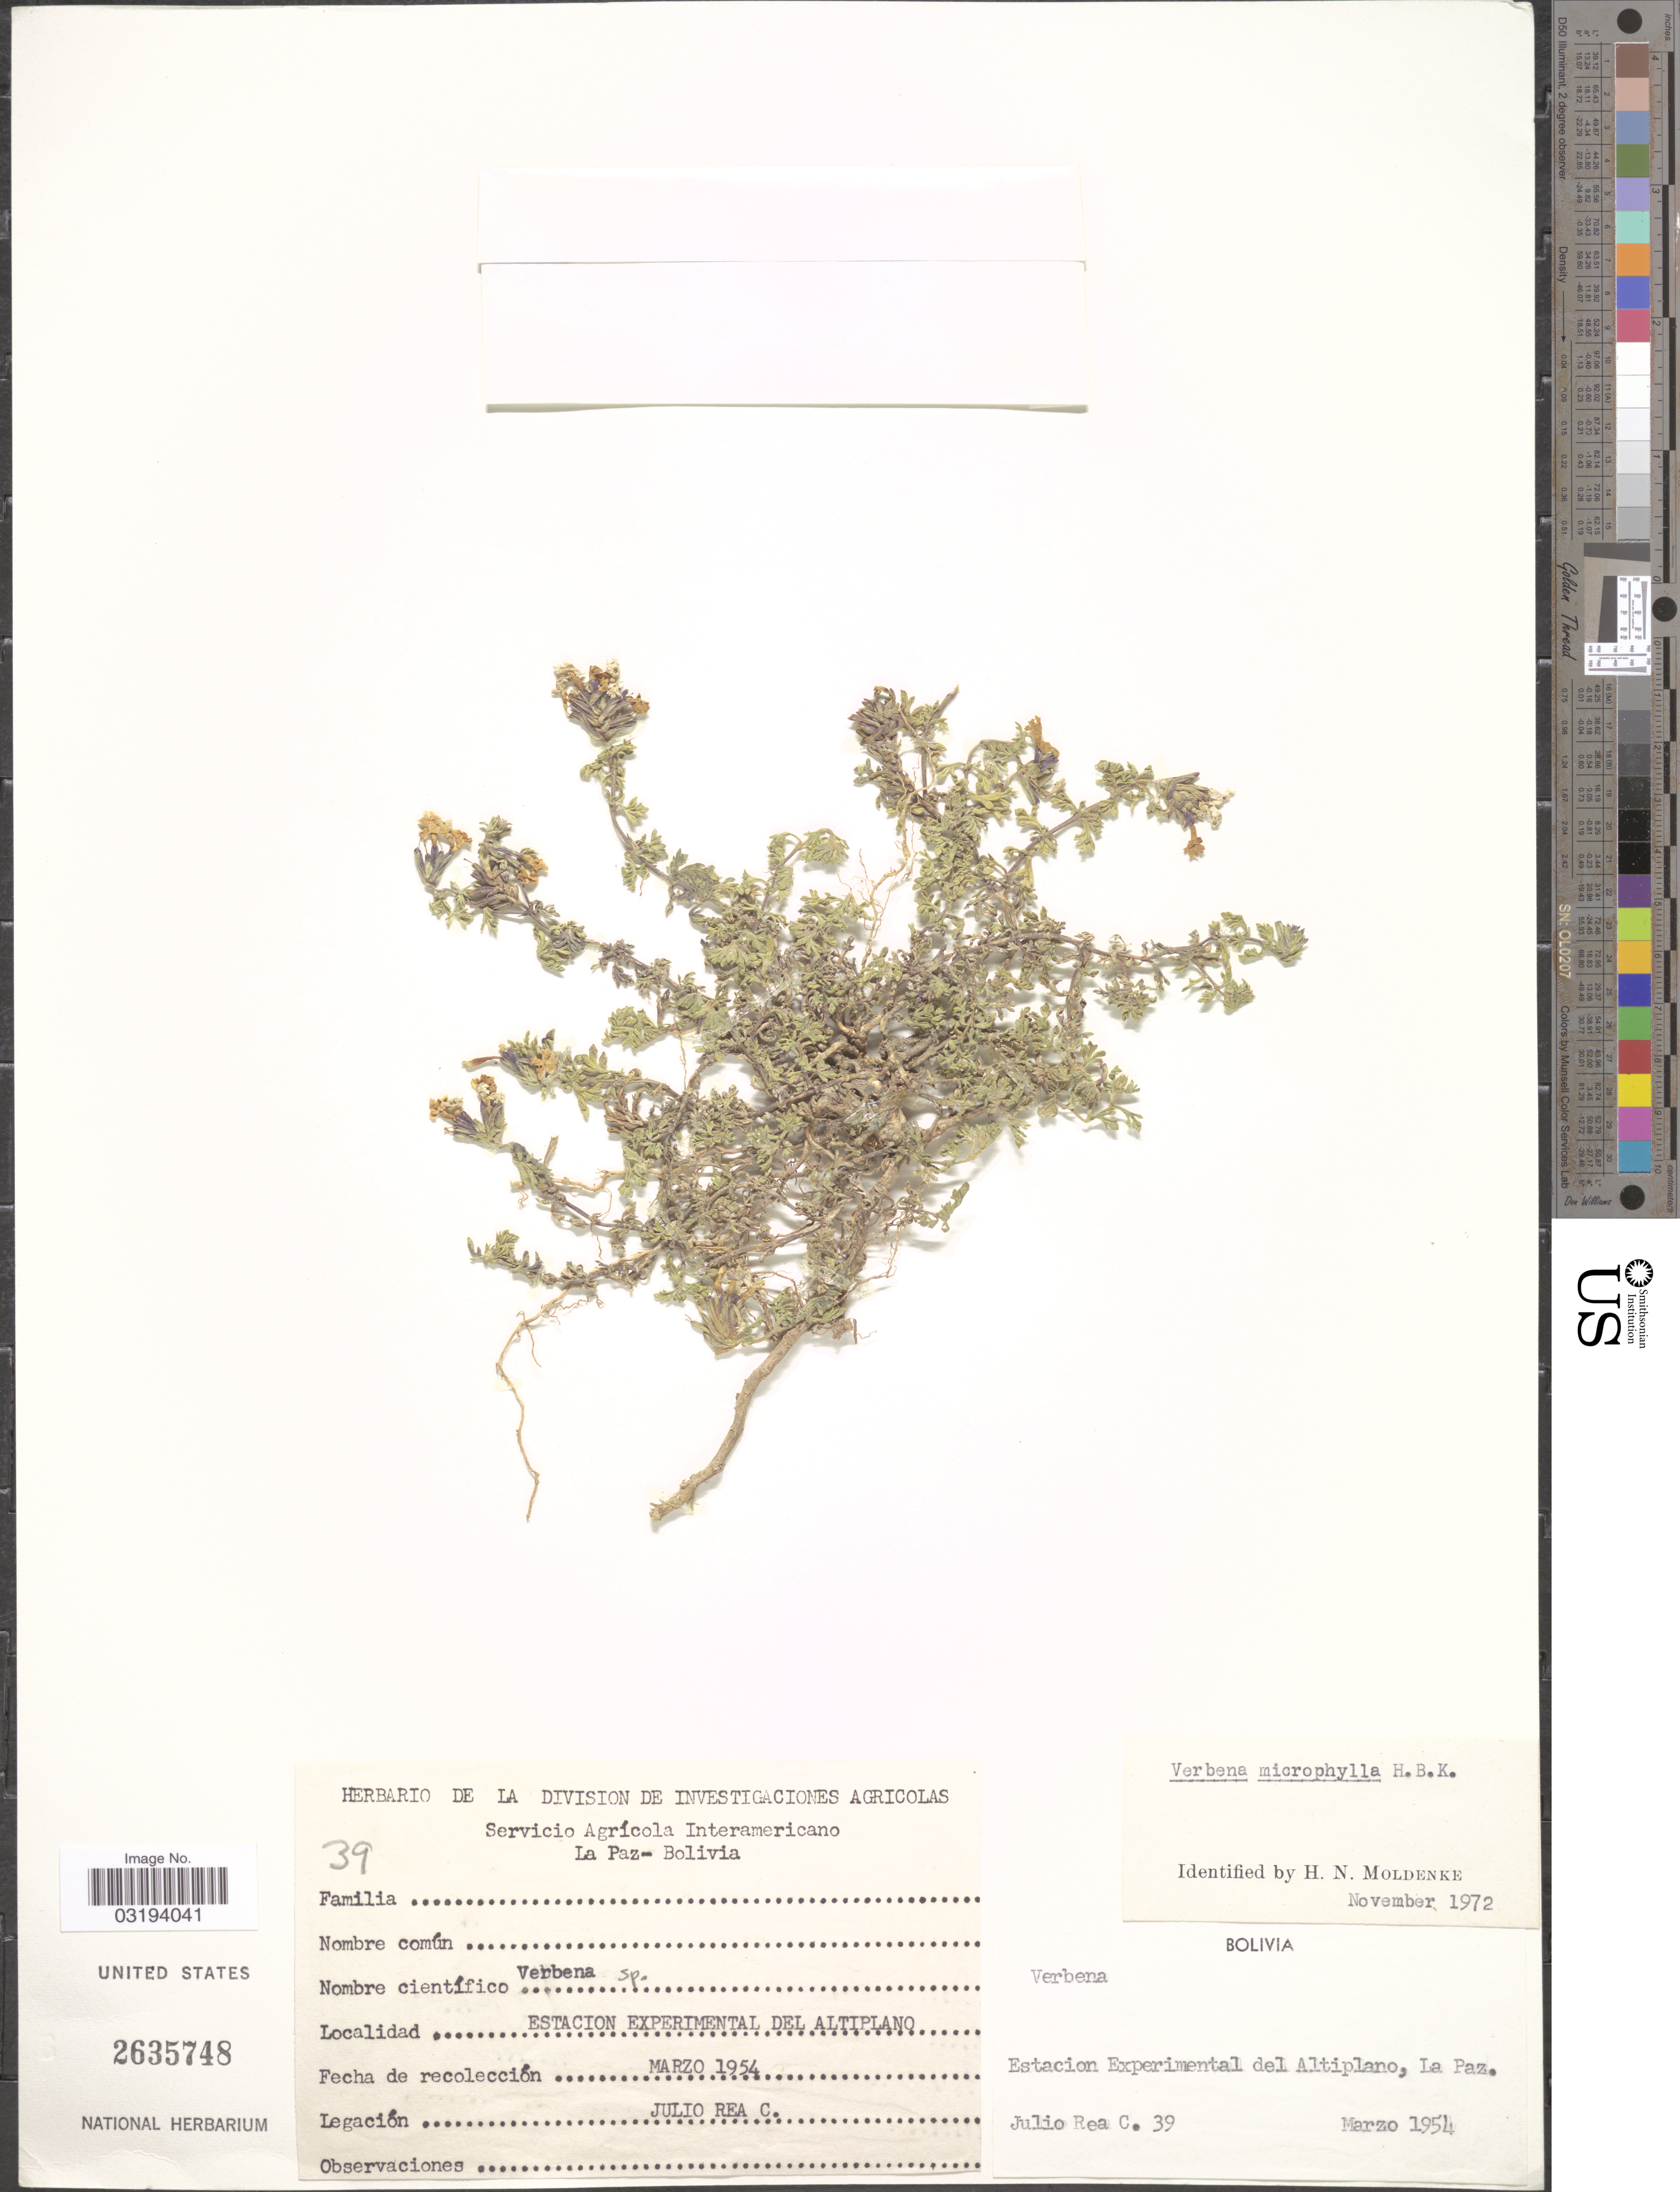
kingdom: Plantae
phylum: Tracheophyta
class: Magnoliopsida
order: Lamiales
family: Verbenaceae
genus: Verbena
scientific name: Verbena microphylla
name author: Kunth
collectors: J. Rea C.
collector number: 39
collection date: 1954-03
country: Bolivia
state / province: La Paz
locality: Estacion Experimental del Altiplano.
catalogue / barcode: US 2635748